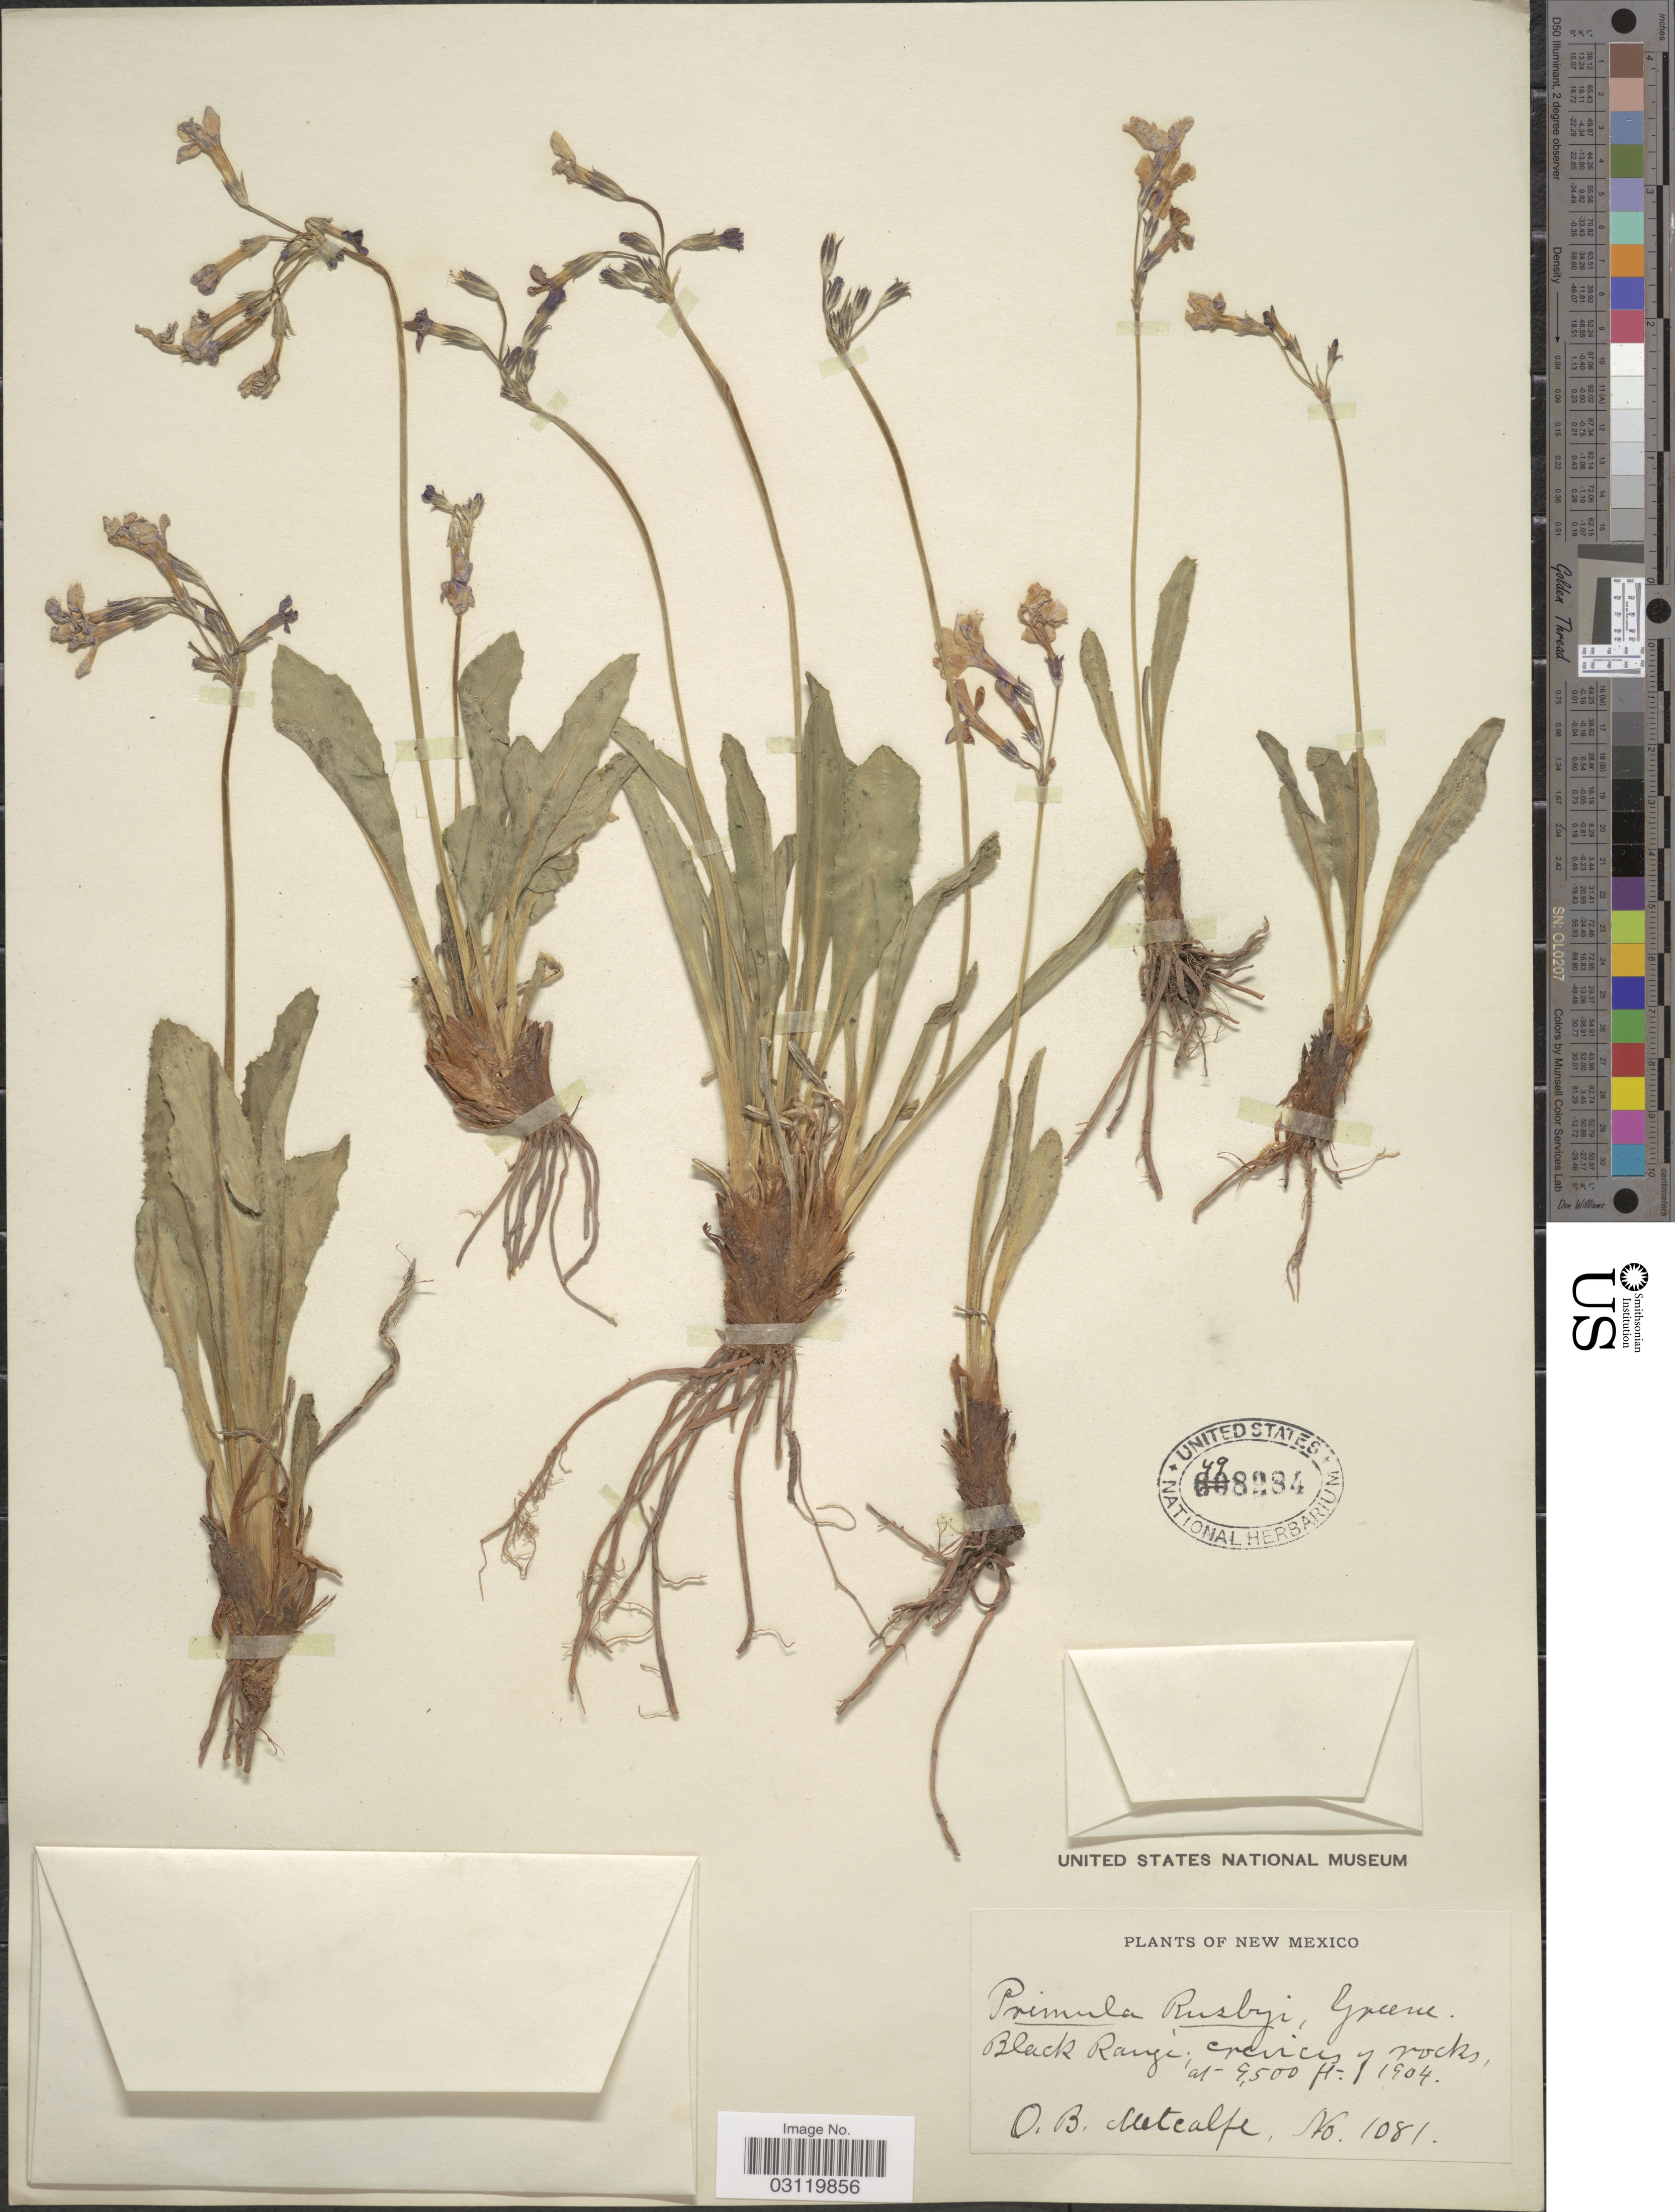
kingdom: Plantae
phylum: Tracheophyta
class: Magnoliopsida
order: Ericales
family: Primulaceae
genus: Primula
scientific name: Primula rusbyi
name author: Greene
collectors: O. B. Metcalfe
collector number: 1081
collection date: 1904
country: United States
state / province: New Mexico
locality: Black Range.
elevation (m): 2896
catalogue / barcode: US 498284